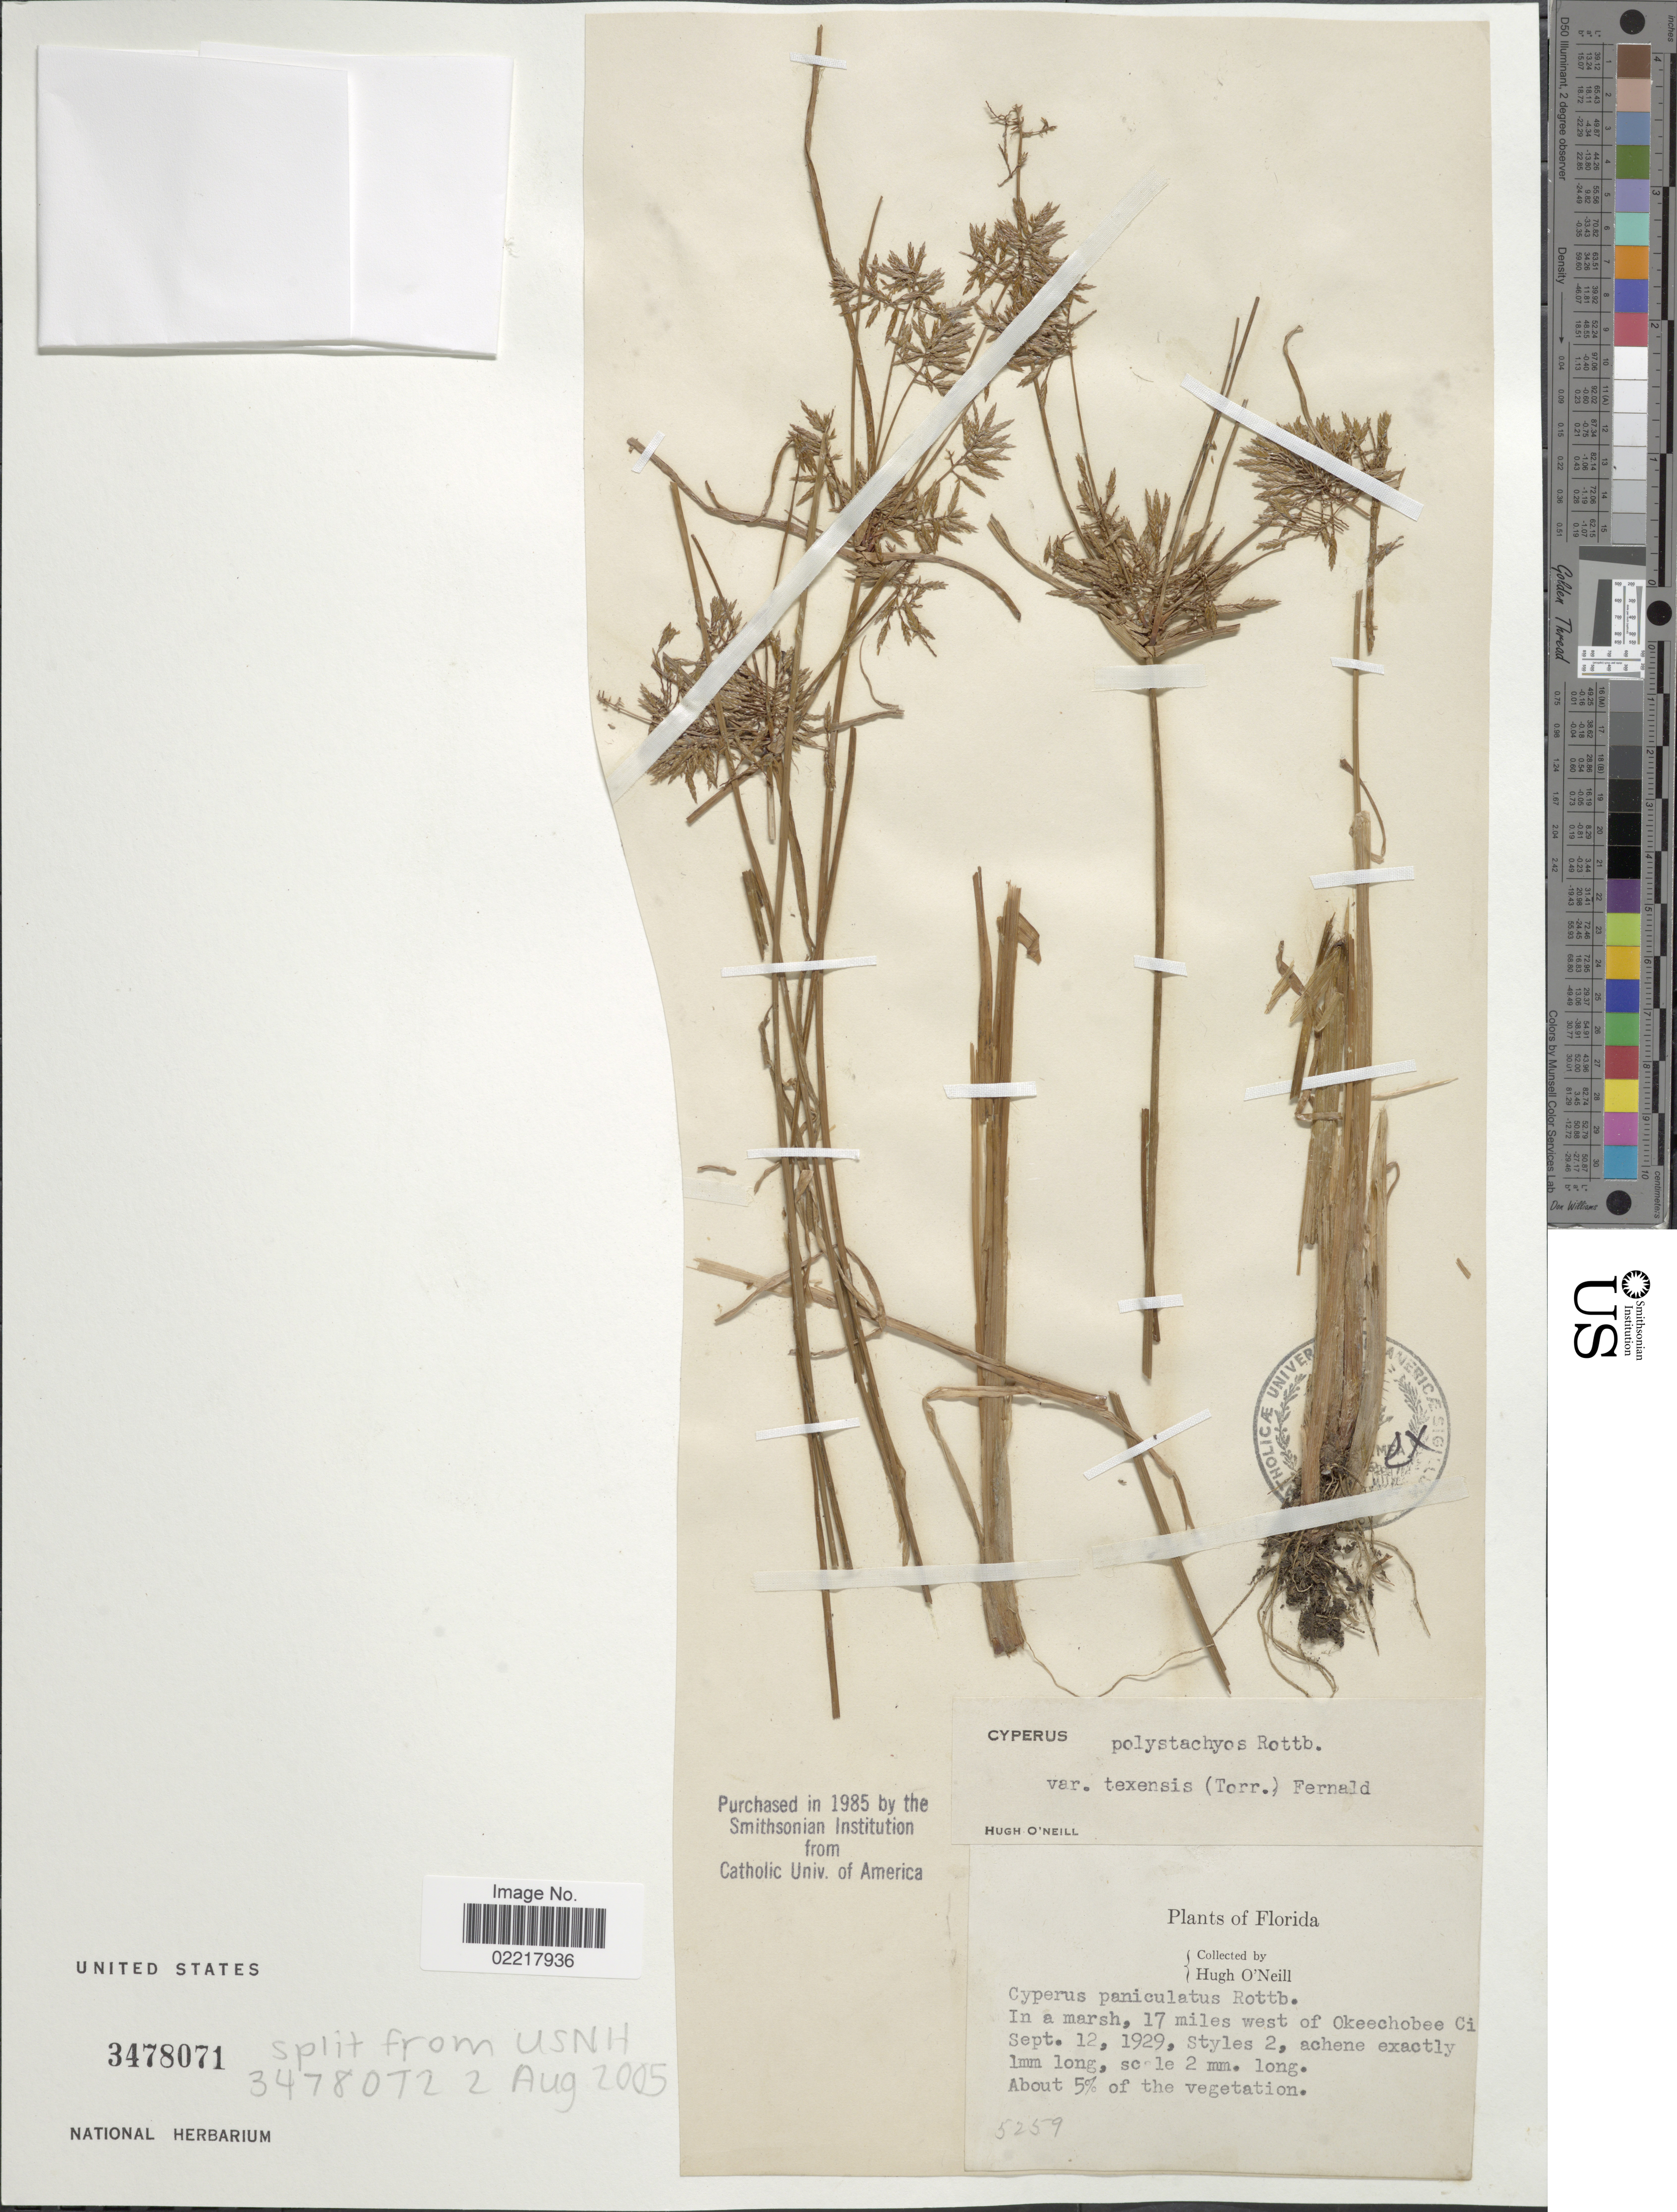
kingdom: Plantae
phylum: Tracheophyta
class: Liliopsida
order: Poales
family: Cyperaceae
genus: Cyperus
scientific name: Cyperus polystachyos var. texensis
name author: (Torr.) Fernald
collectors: H. O'Neill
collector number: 5259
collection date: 1929-09-12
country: United States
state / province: Florida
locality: In a marsh, 17 miles west of Okeechobee Ci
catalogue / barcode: US 3478071